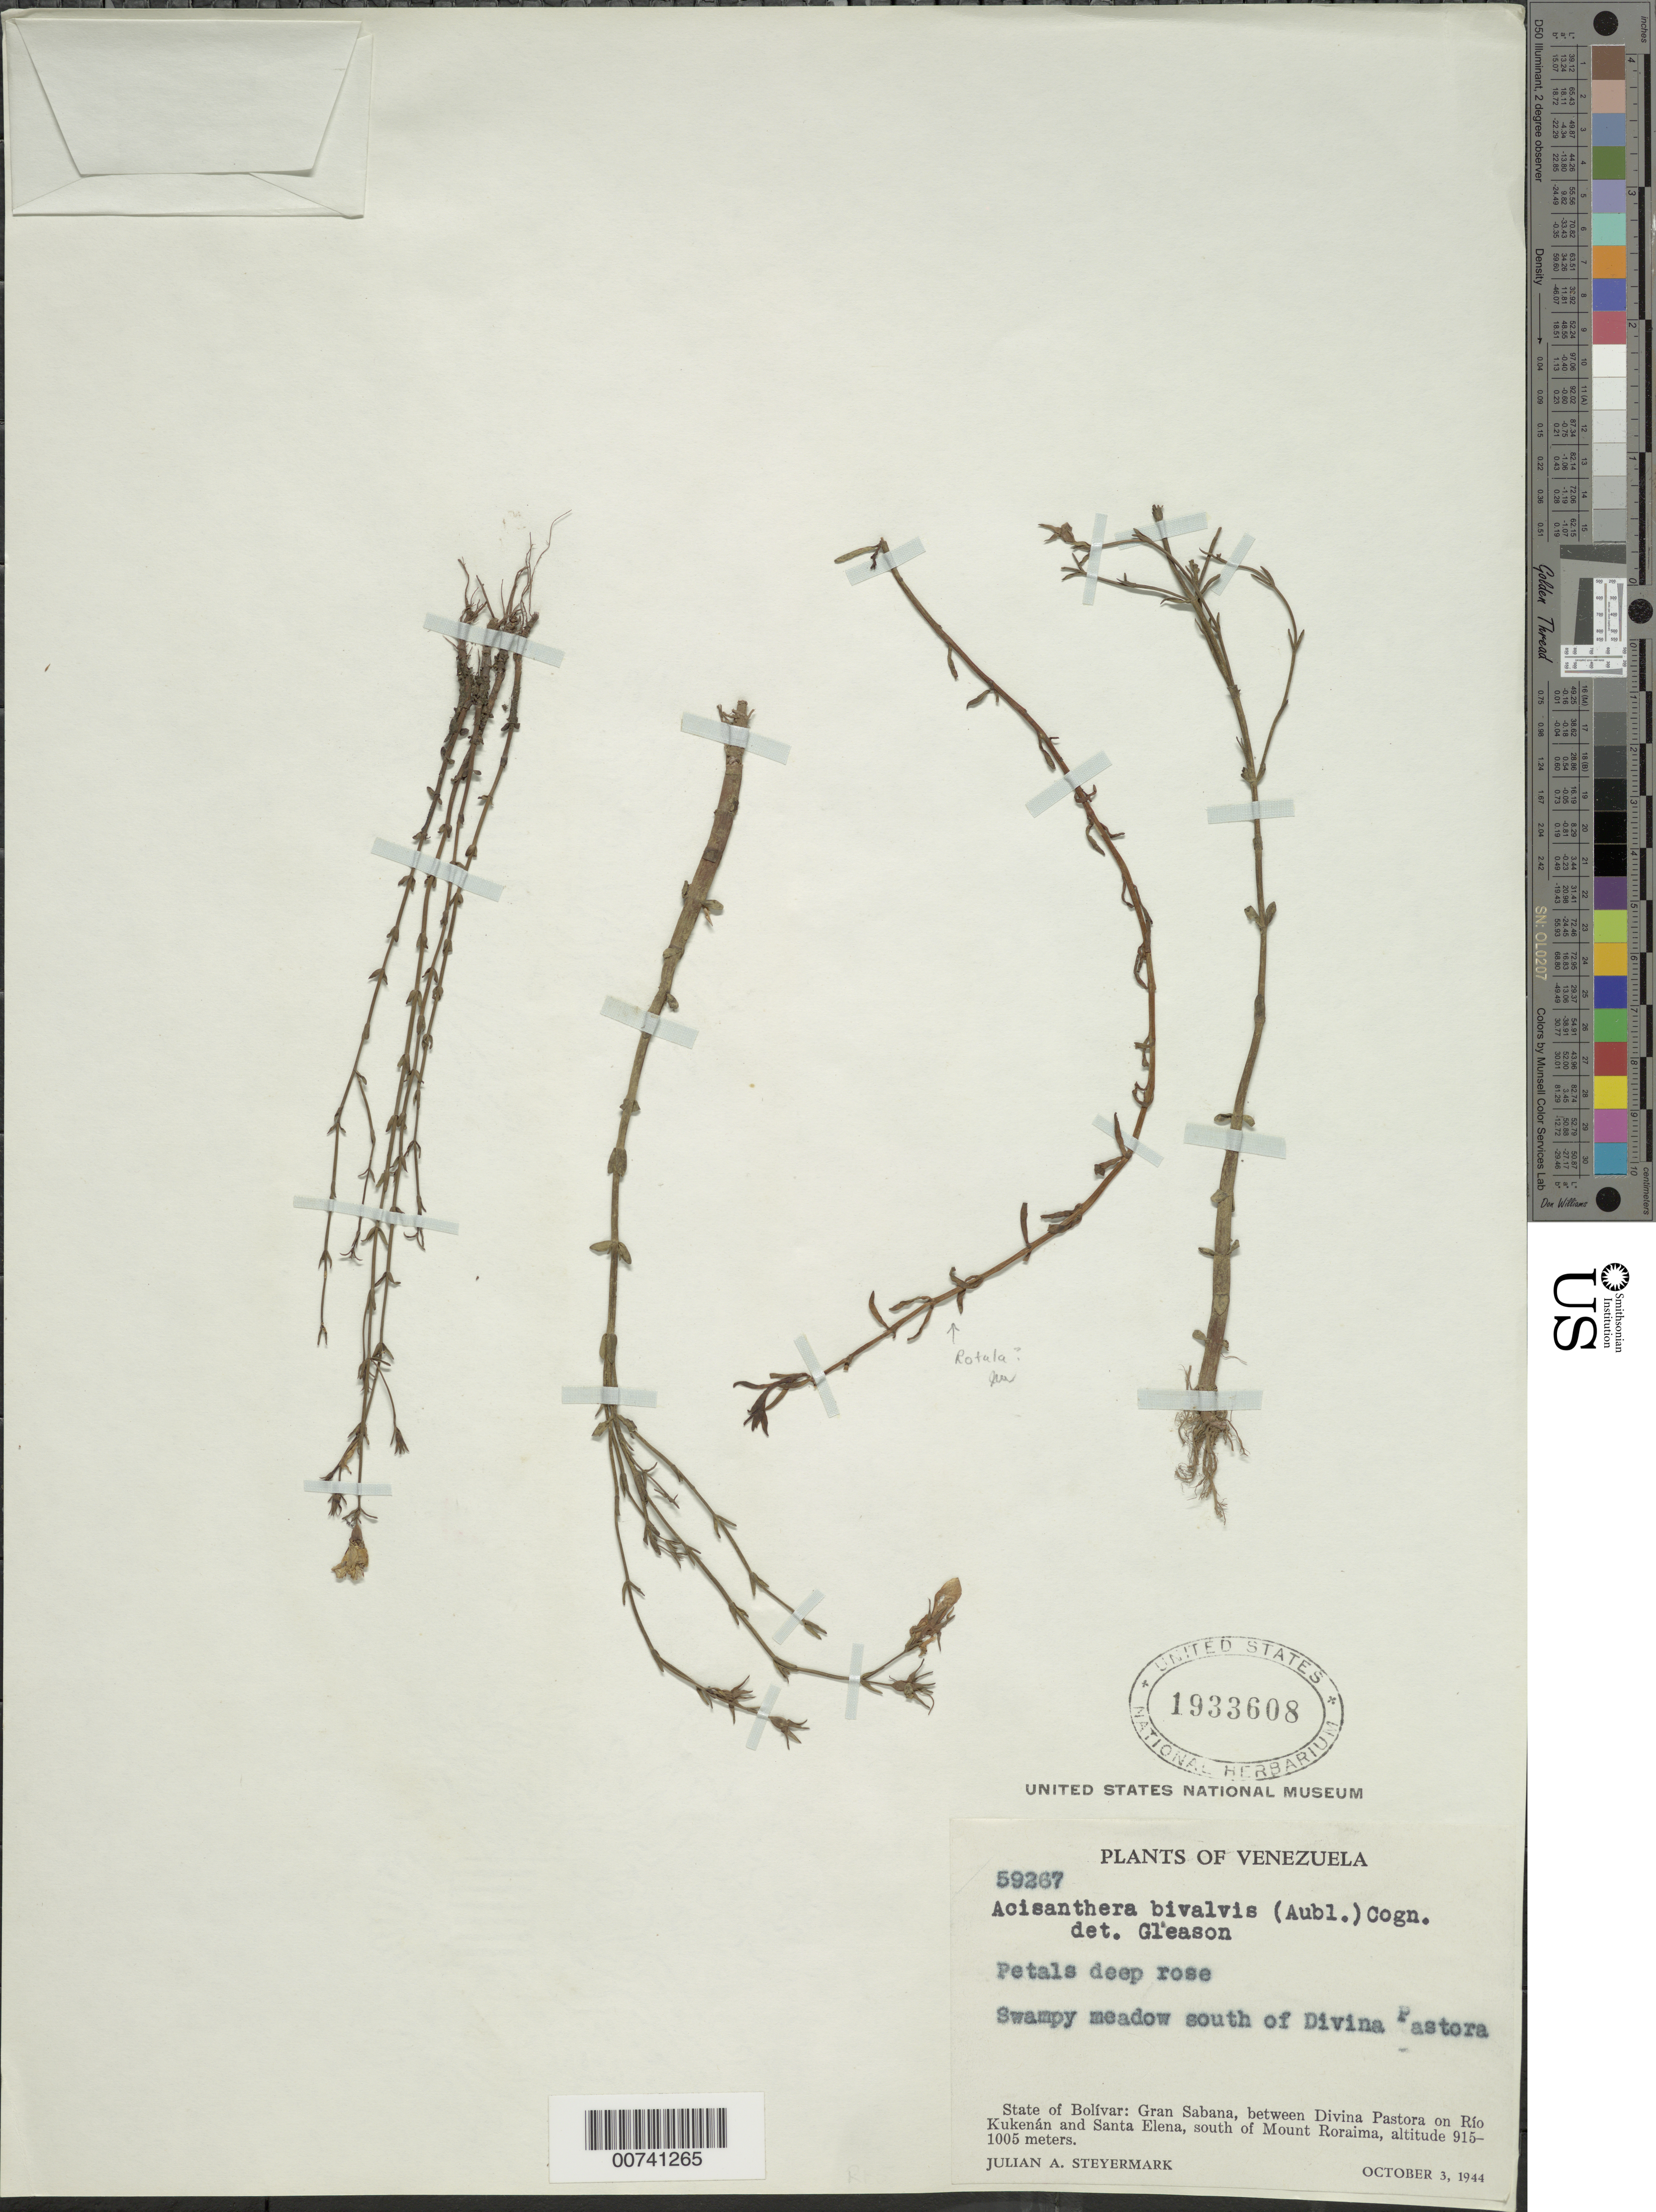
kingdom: Plantae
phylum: Tracheophyta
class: Magnoliopsida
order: Myrtales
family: Melastomataceae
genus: Noterophila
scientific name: Noterophila bivalvis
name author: (Aubl.) Kriebel & M.J. Rocha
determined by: Kriebel, R.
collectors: J. Steyermark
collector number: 59267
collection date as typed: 3-Oct-44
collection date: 1944-10-03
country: Venezuela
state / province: Bolívar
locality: Gran Sabana, between waterfall at Rué-merú (trib of Río Kukenán) and Divina Pastora on Río Kukenán, north of Santa Elena, south of Mount Roraima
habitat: Swampy meadow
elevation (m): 915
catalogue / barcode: US 1933608